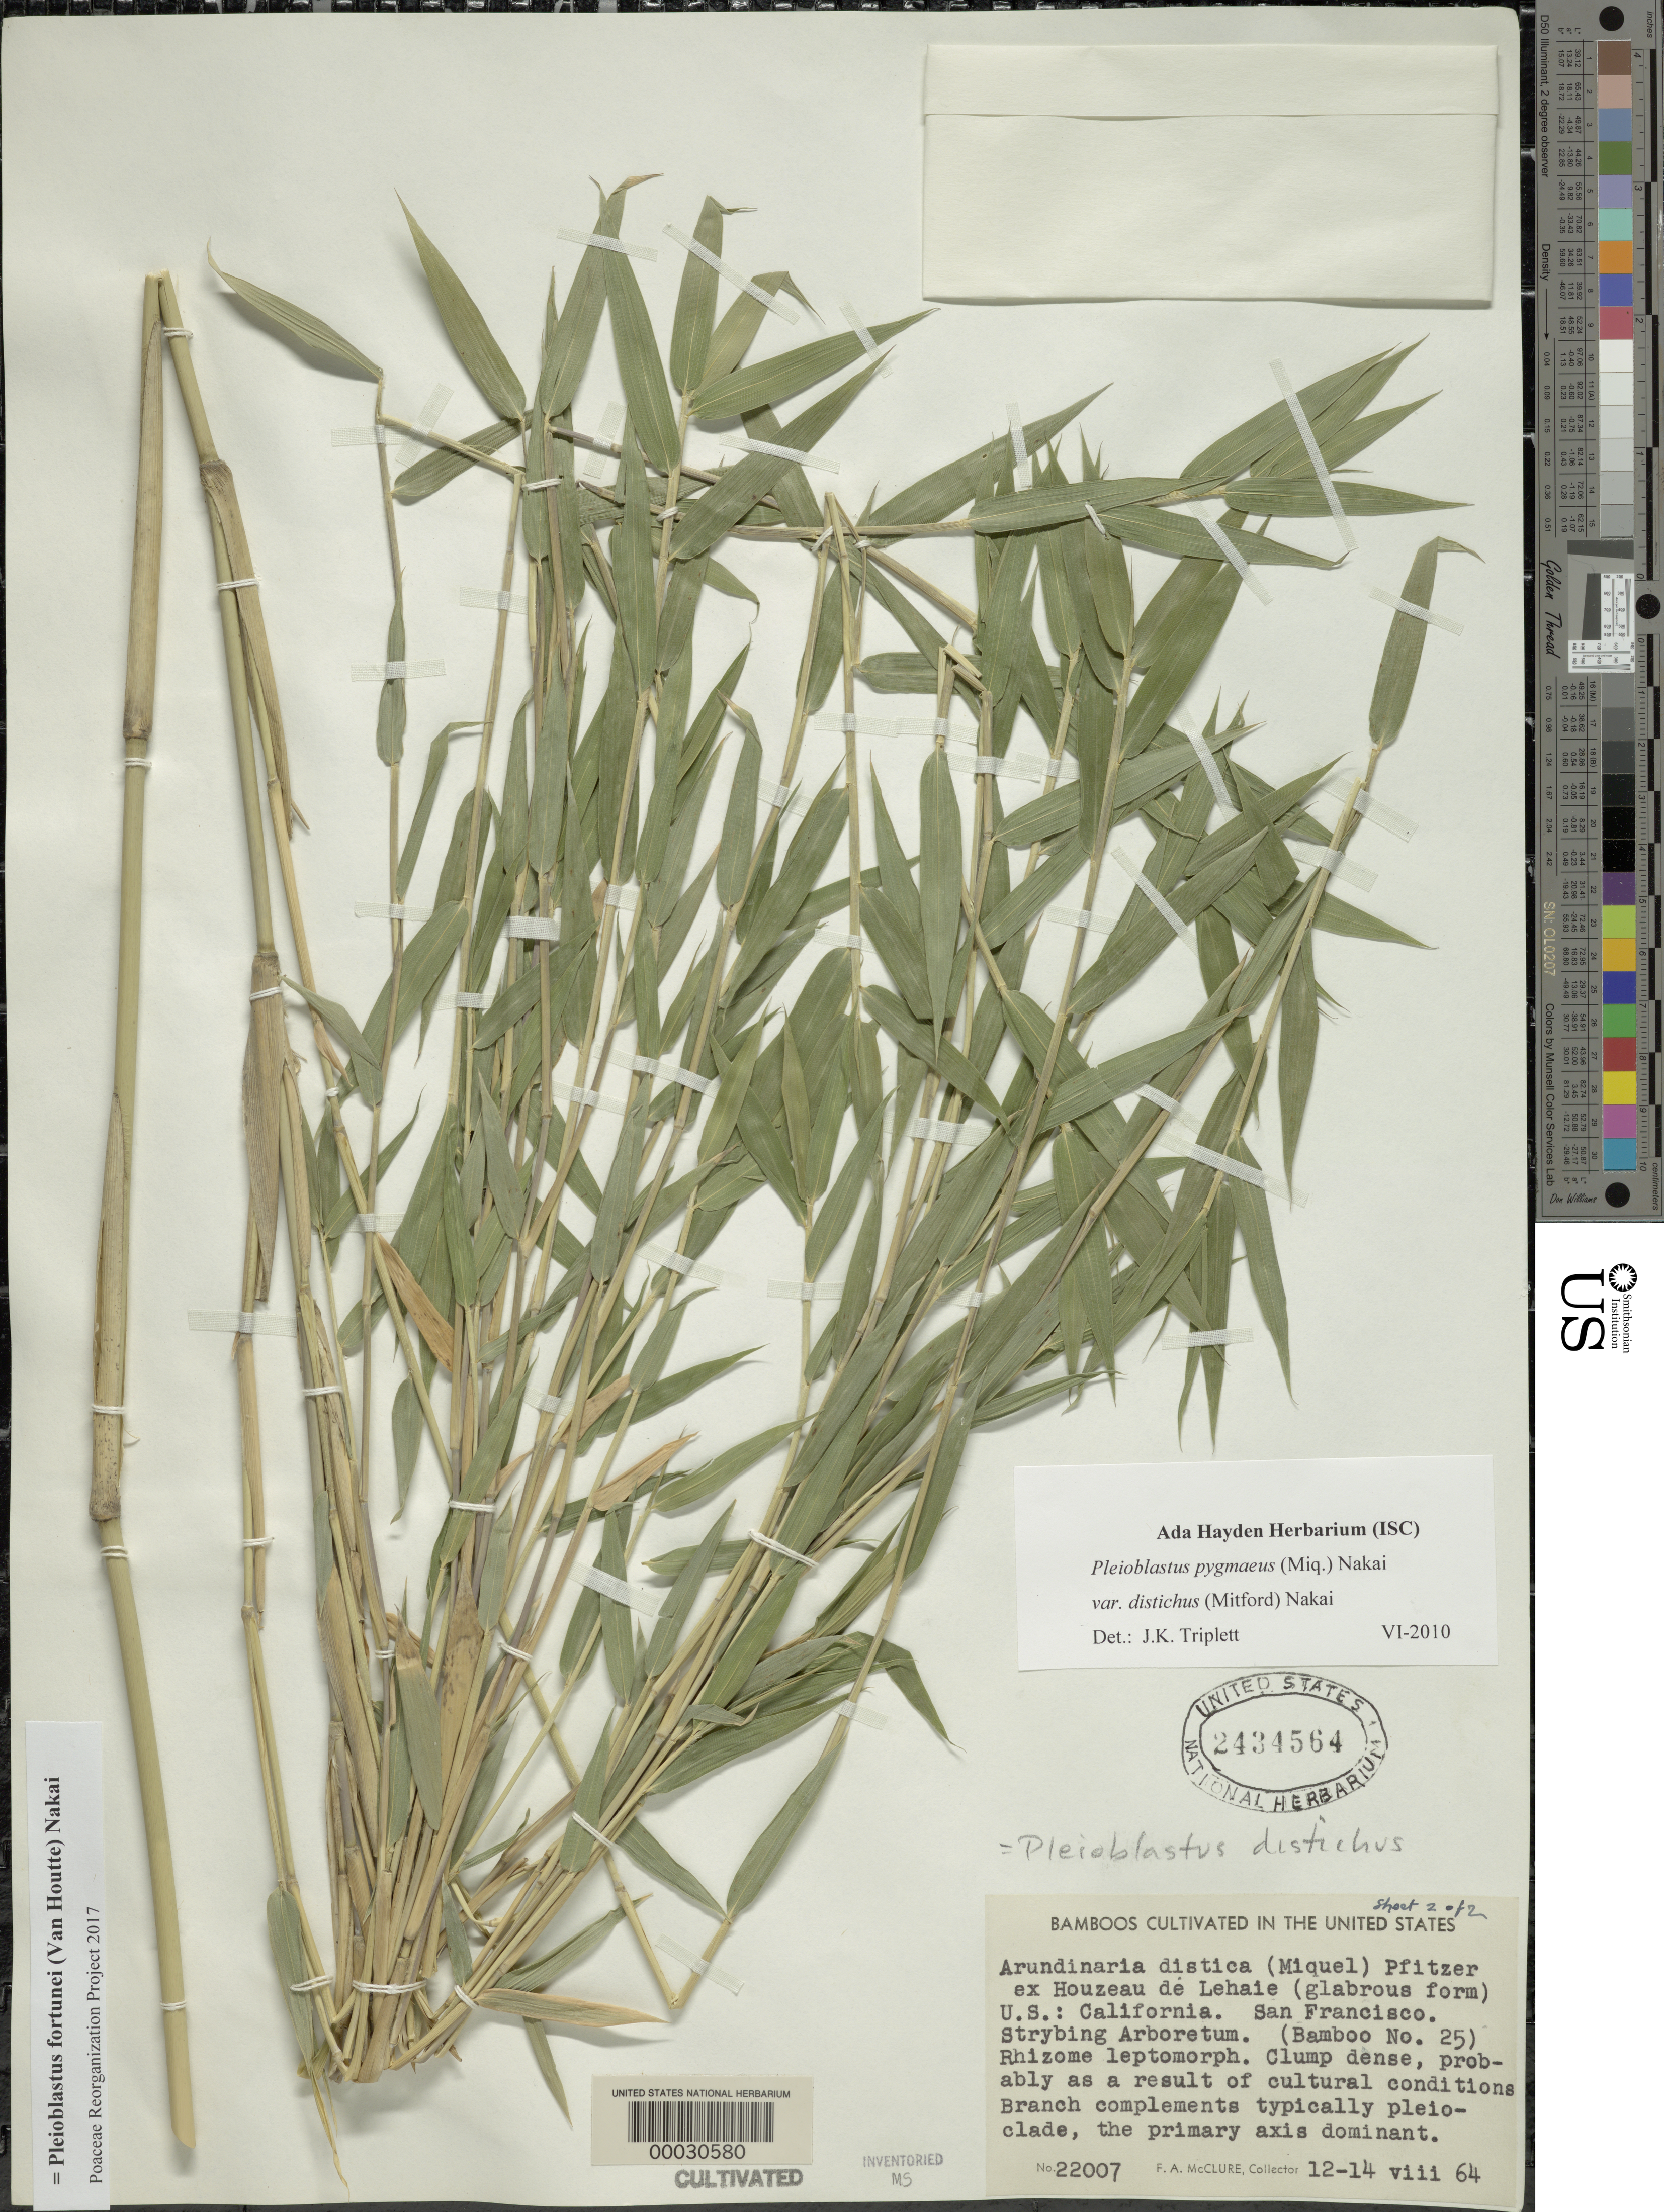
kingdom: Plantae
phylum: Tracheophyta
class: Liliopsida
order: Poales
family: Poaceae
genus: Pleioblastus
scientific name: Pleioblastus fortunei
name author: (Van Houtte) Nakai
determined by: Poaceae Reorganization Project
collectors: F. A. McClure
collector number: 22007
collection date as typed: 12 Aug 1964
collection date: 1964-08-12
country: United States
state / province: California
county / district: San Francisco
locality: San francisco, strybing arboretum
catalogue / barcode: US 2434564